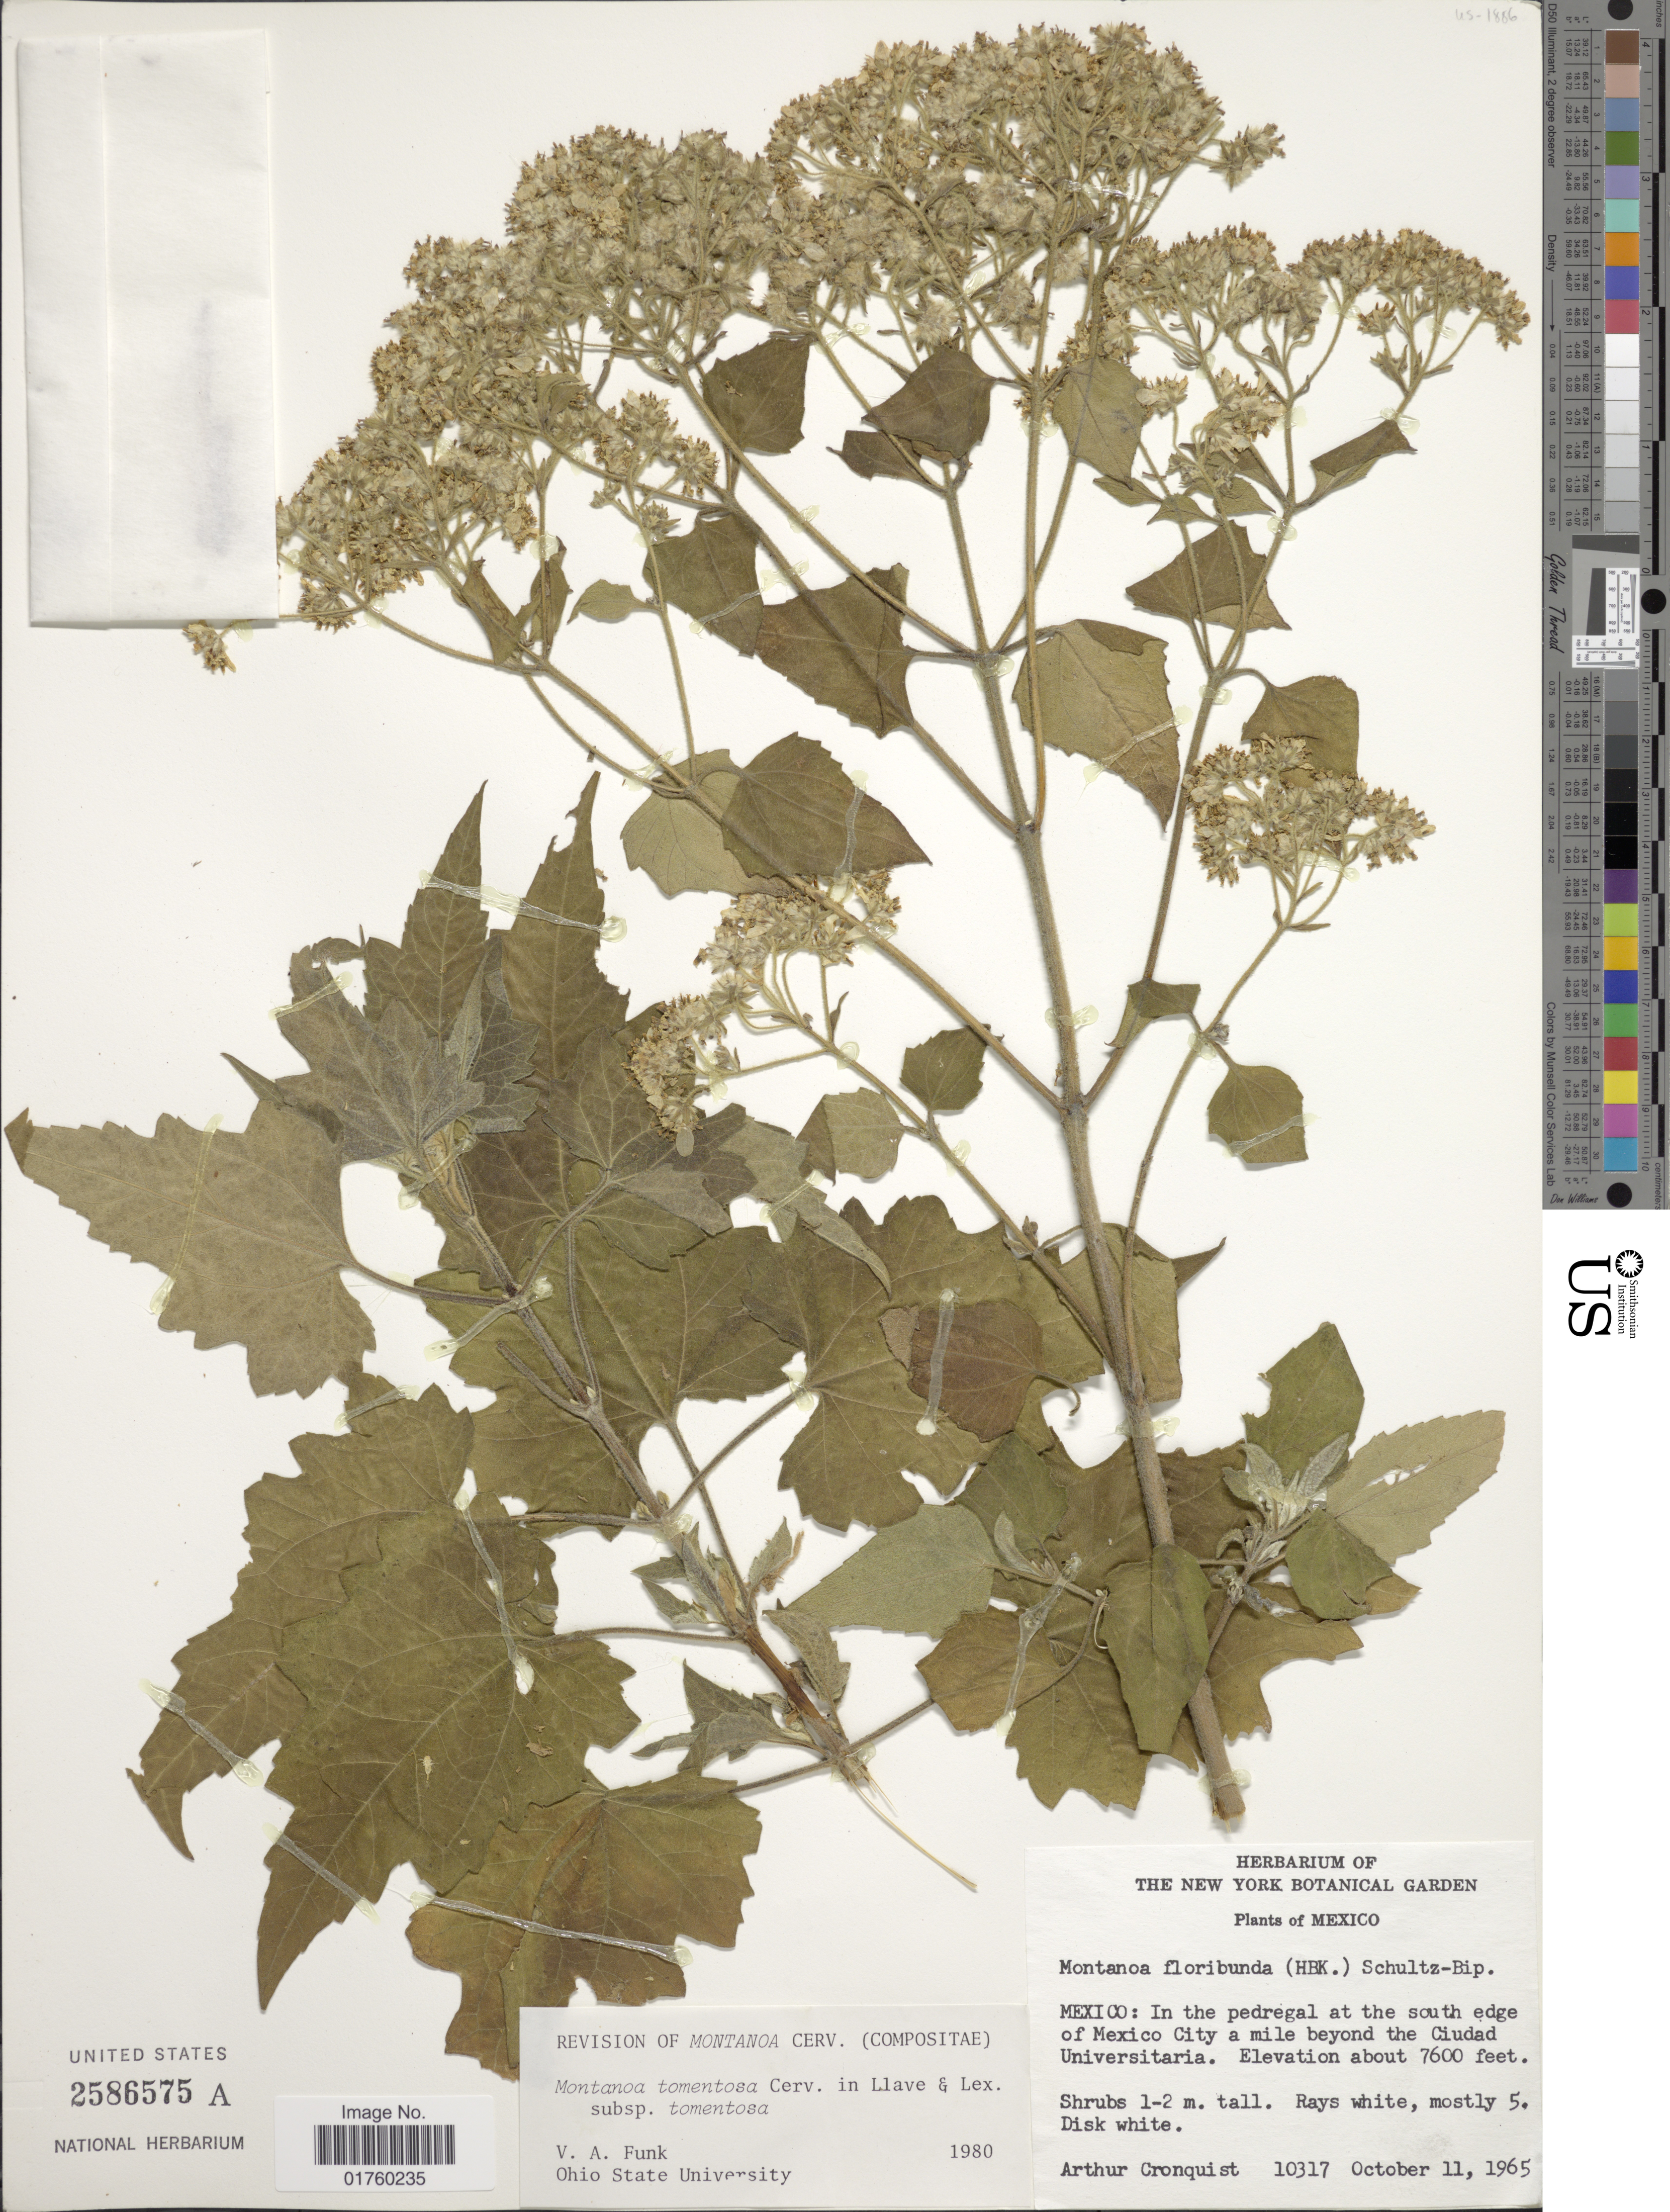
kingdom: Plantae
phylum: Tracheophyta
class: Magnoliopsida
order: Asterales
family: Asteraceae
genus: Montanoa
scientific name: Montanoa tomentosa subsp. tomentosa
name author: Cerv.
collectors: A. J. Cronquist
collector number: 10317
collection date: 1965-10-11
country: Mexico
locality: Mexico: In the pedregal at the south edge of Mexico City a mile beyond the Ciudad Universitaria.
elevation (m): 2316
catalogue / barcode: US 2586575A